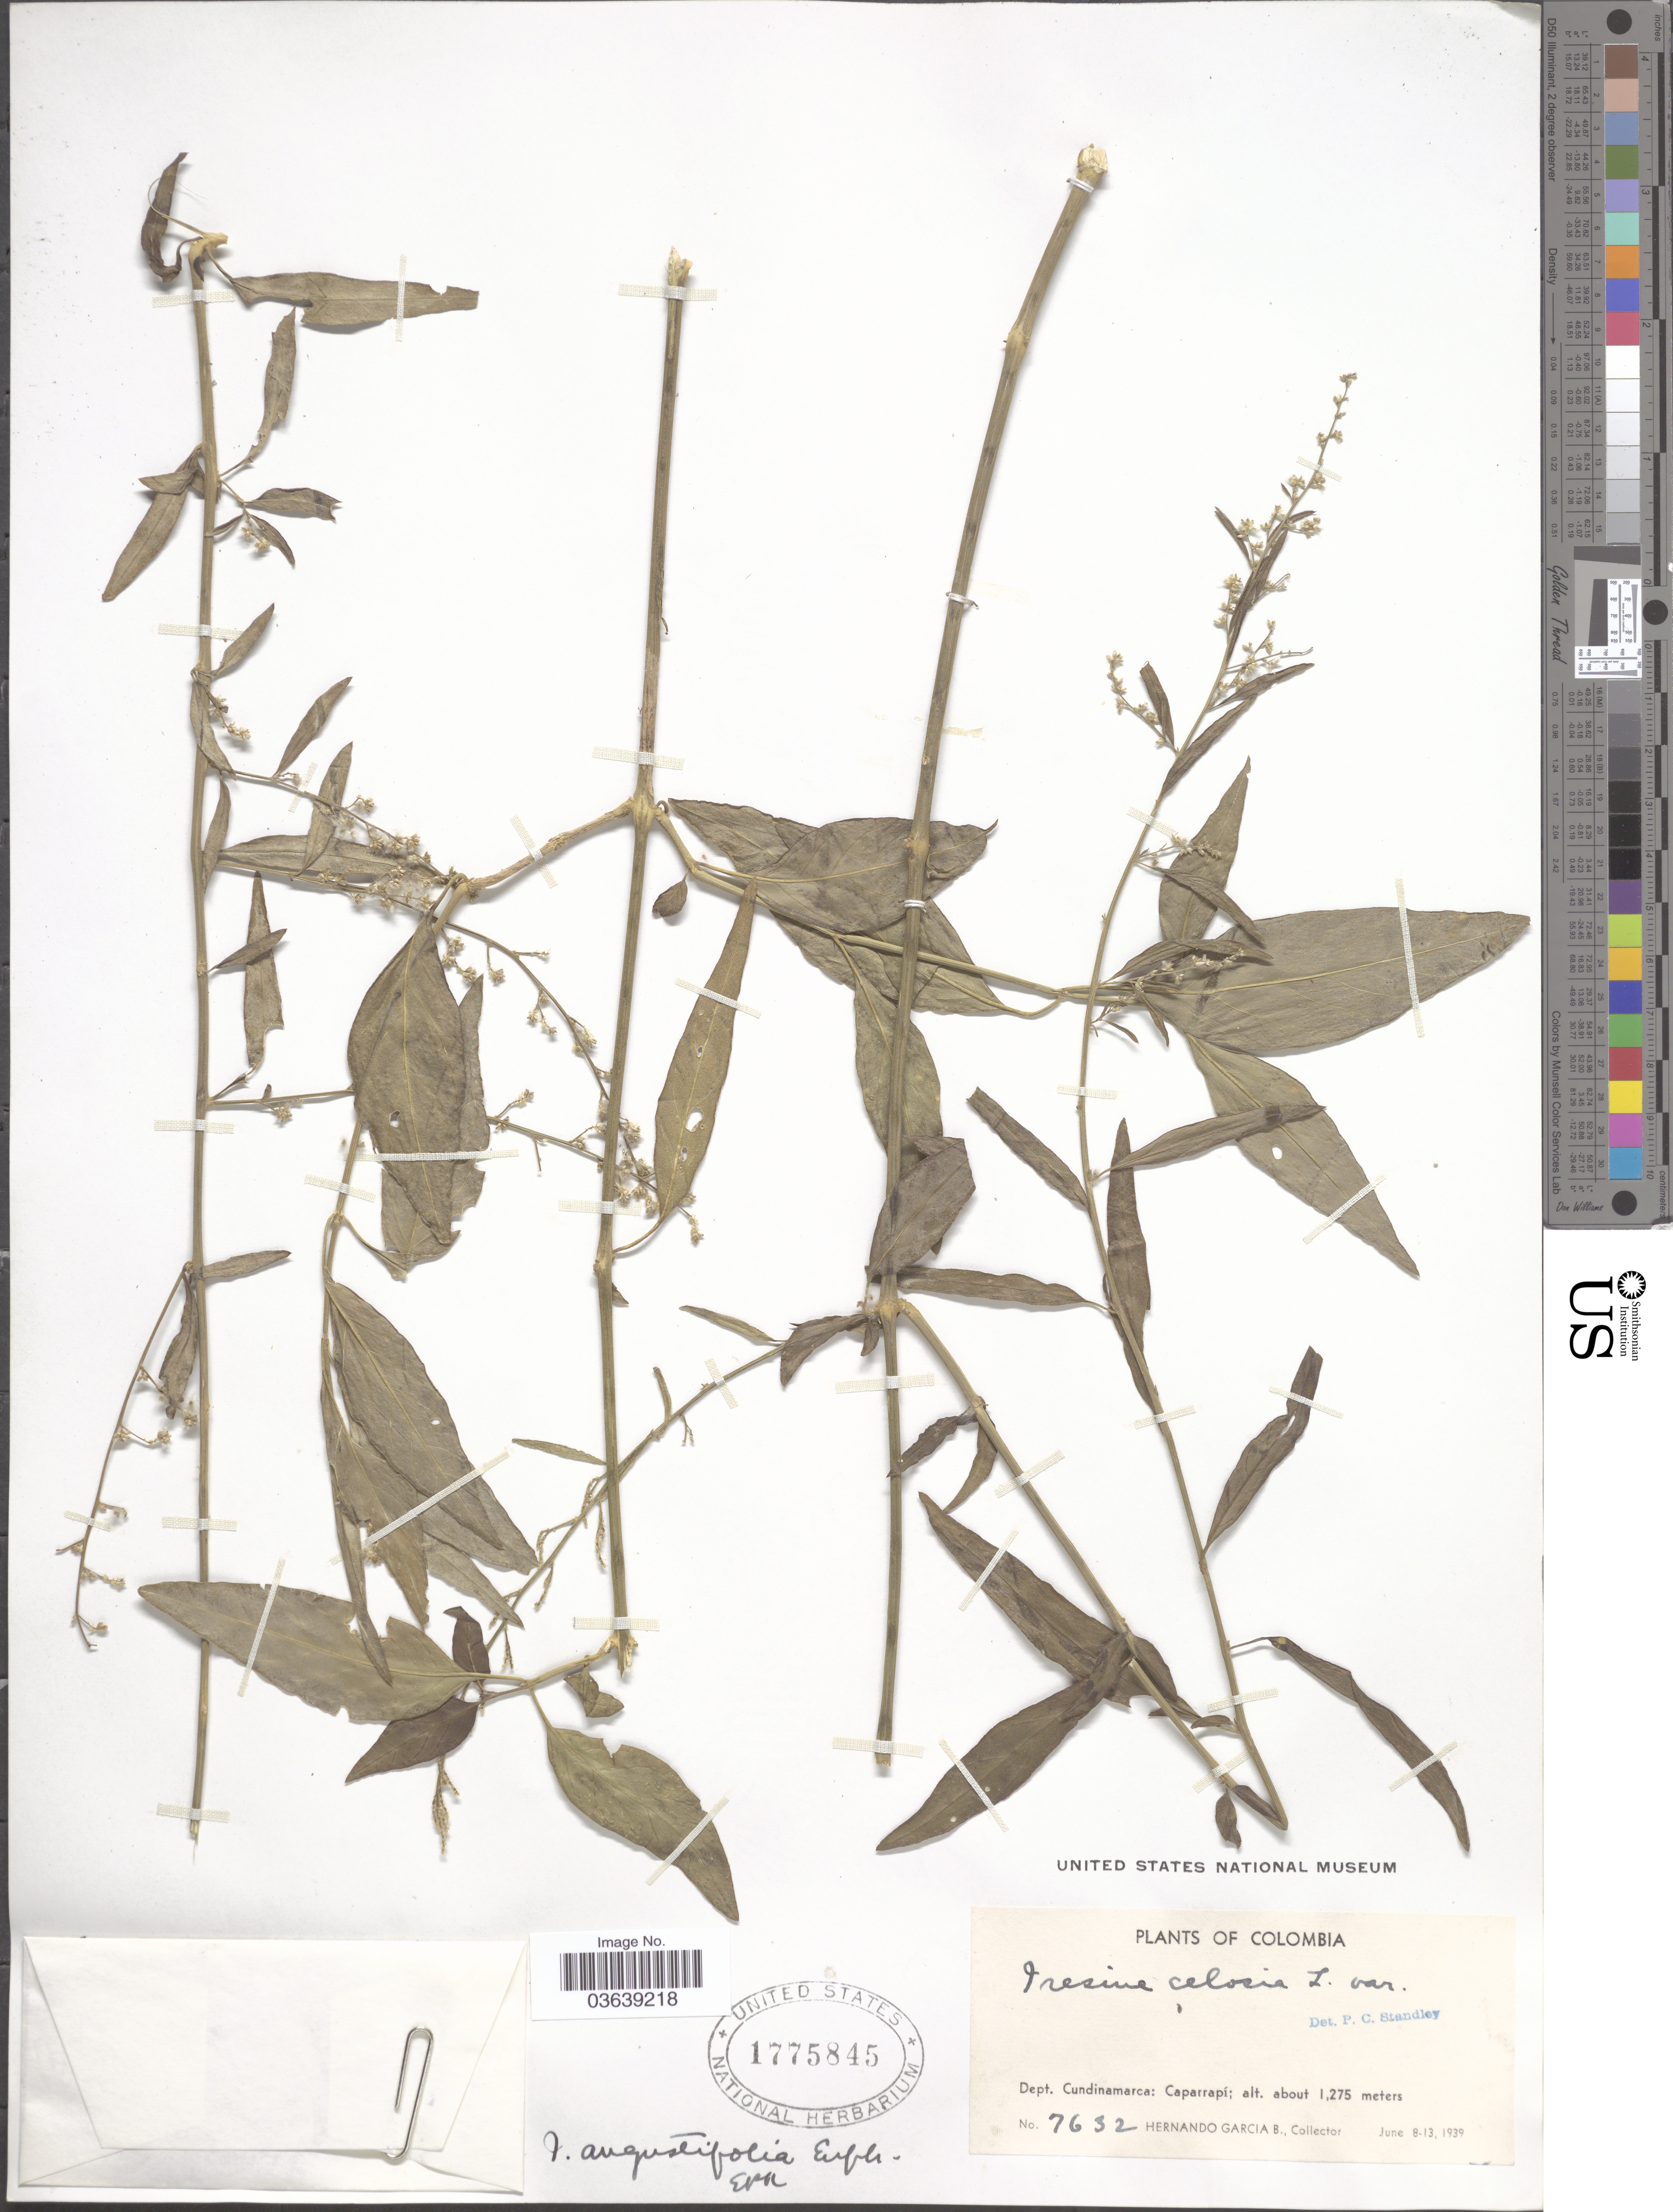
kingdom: Plantae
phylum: Tracheophyta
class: Magnoliopsida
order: Caryophyllales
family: Amaranthaceae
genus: Iresine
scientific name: Iresine angustifolia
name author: Euphrasén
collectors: H. García Barriga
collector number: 7632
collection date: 1939-06-08/1939-06-13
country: Colombia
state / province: Cundinamarca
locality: Dept. Cundinamarca: Caparrapí.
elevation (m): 1275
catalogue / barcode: US 1775845